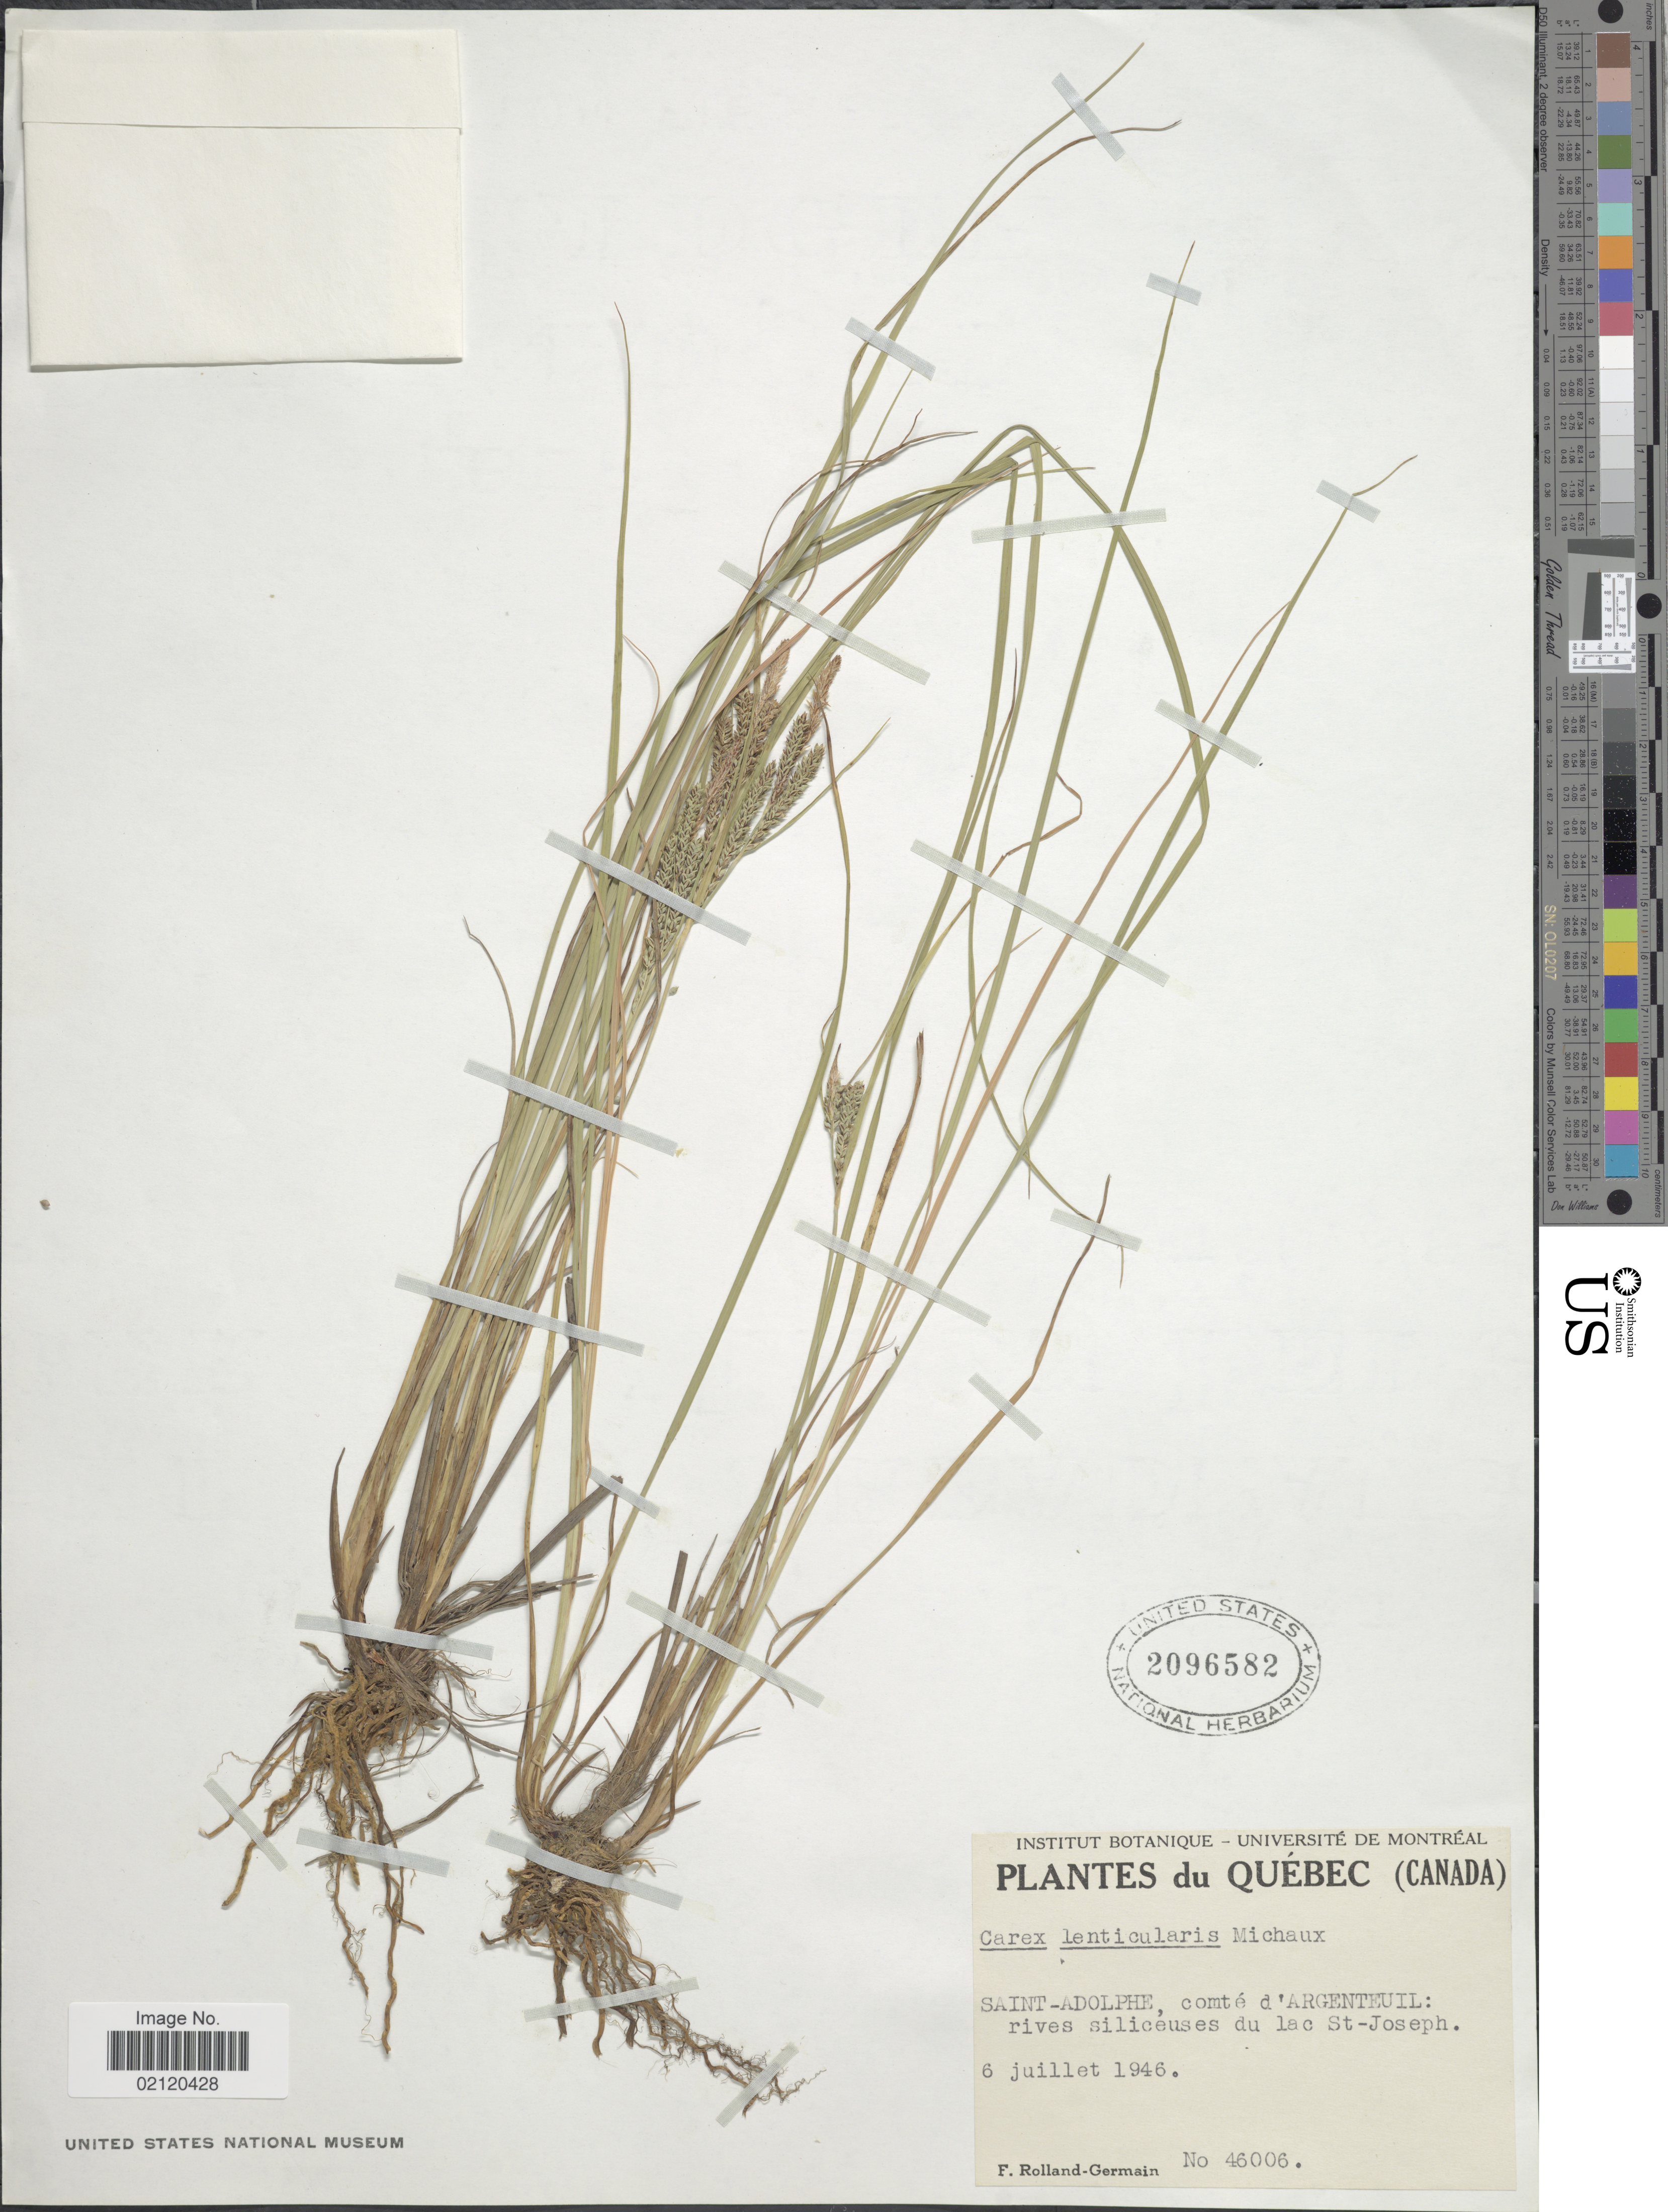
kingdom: Plantae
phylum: Tracheophyta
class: Liliopsida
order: Poales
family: Cyperaceae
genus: Carex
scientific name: Carex lenticularis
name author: Michx.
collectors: Rolland-Germain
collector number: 46006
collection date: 1946-07-06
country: Canada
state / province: Quebec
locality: Saint - Adolphe, comte d'Argenteul: rives siliceuses du lac St.-Joseph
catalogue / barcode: US 2096582